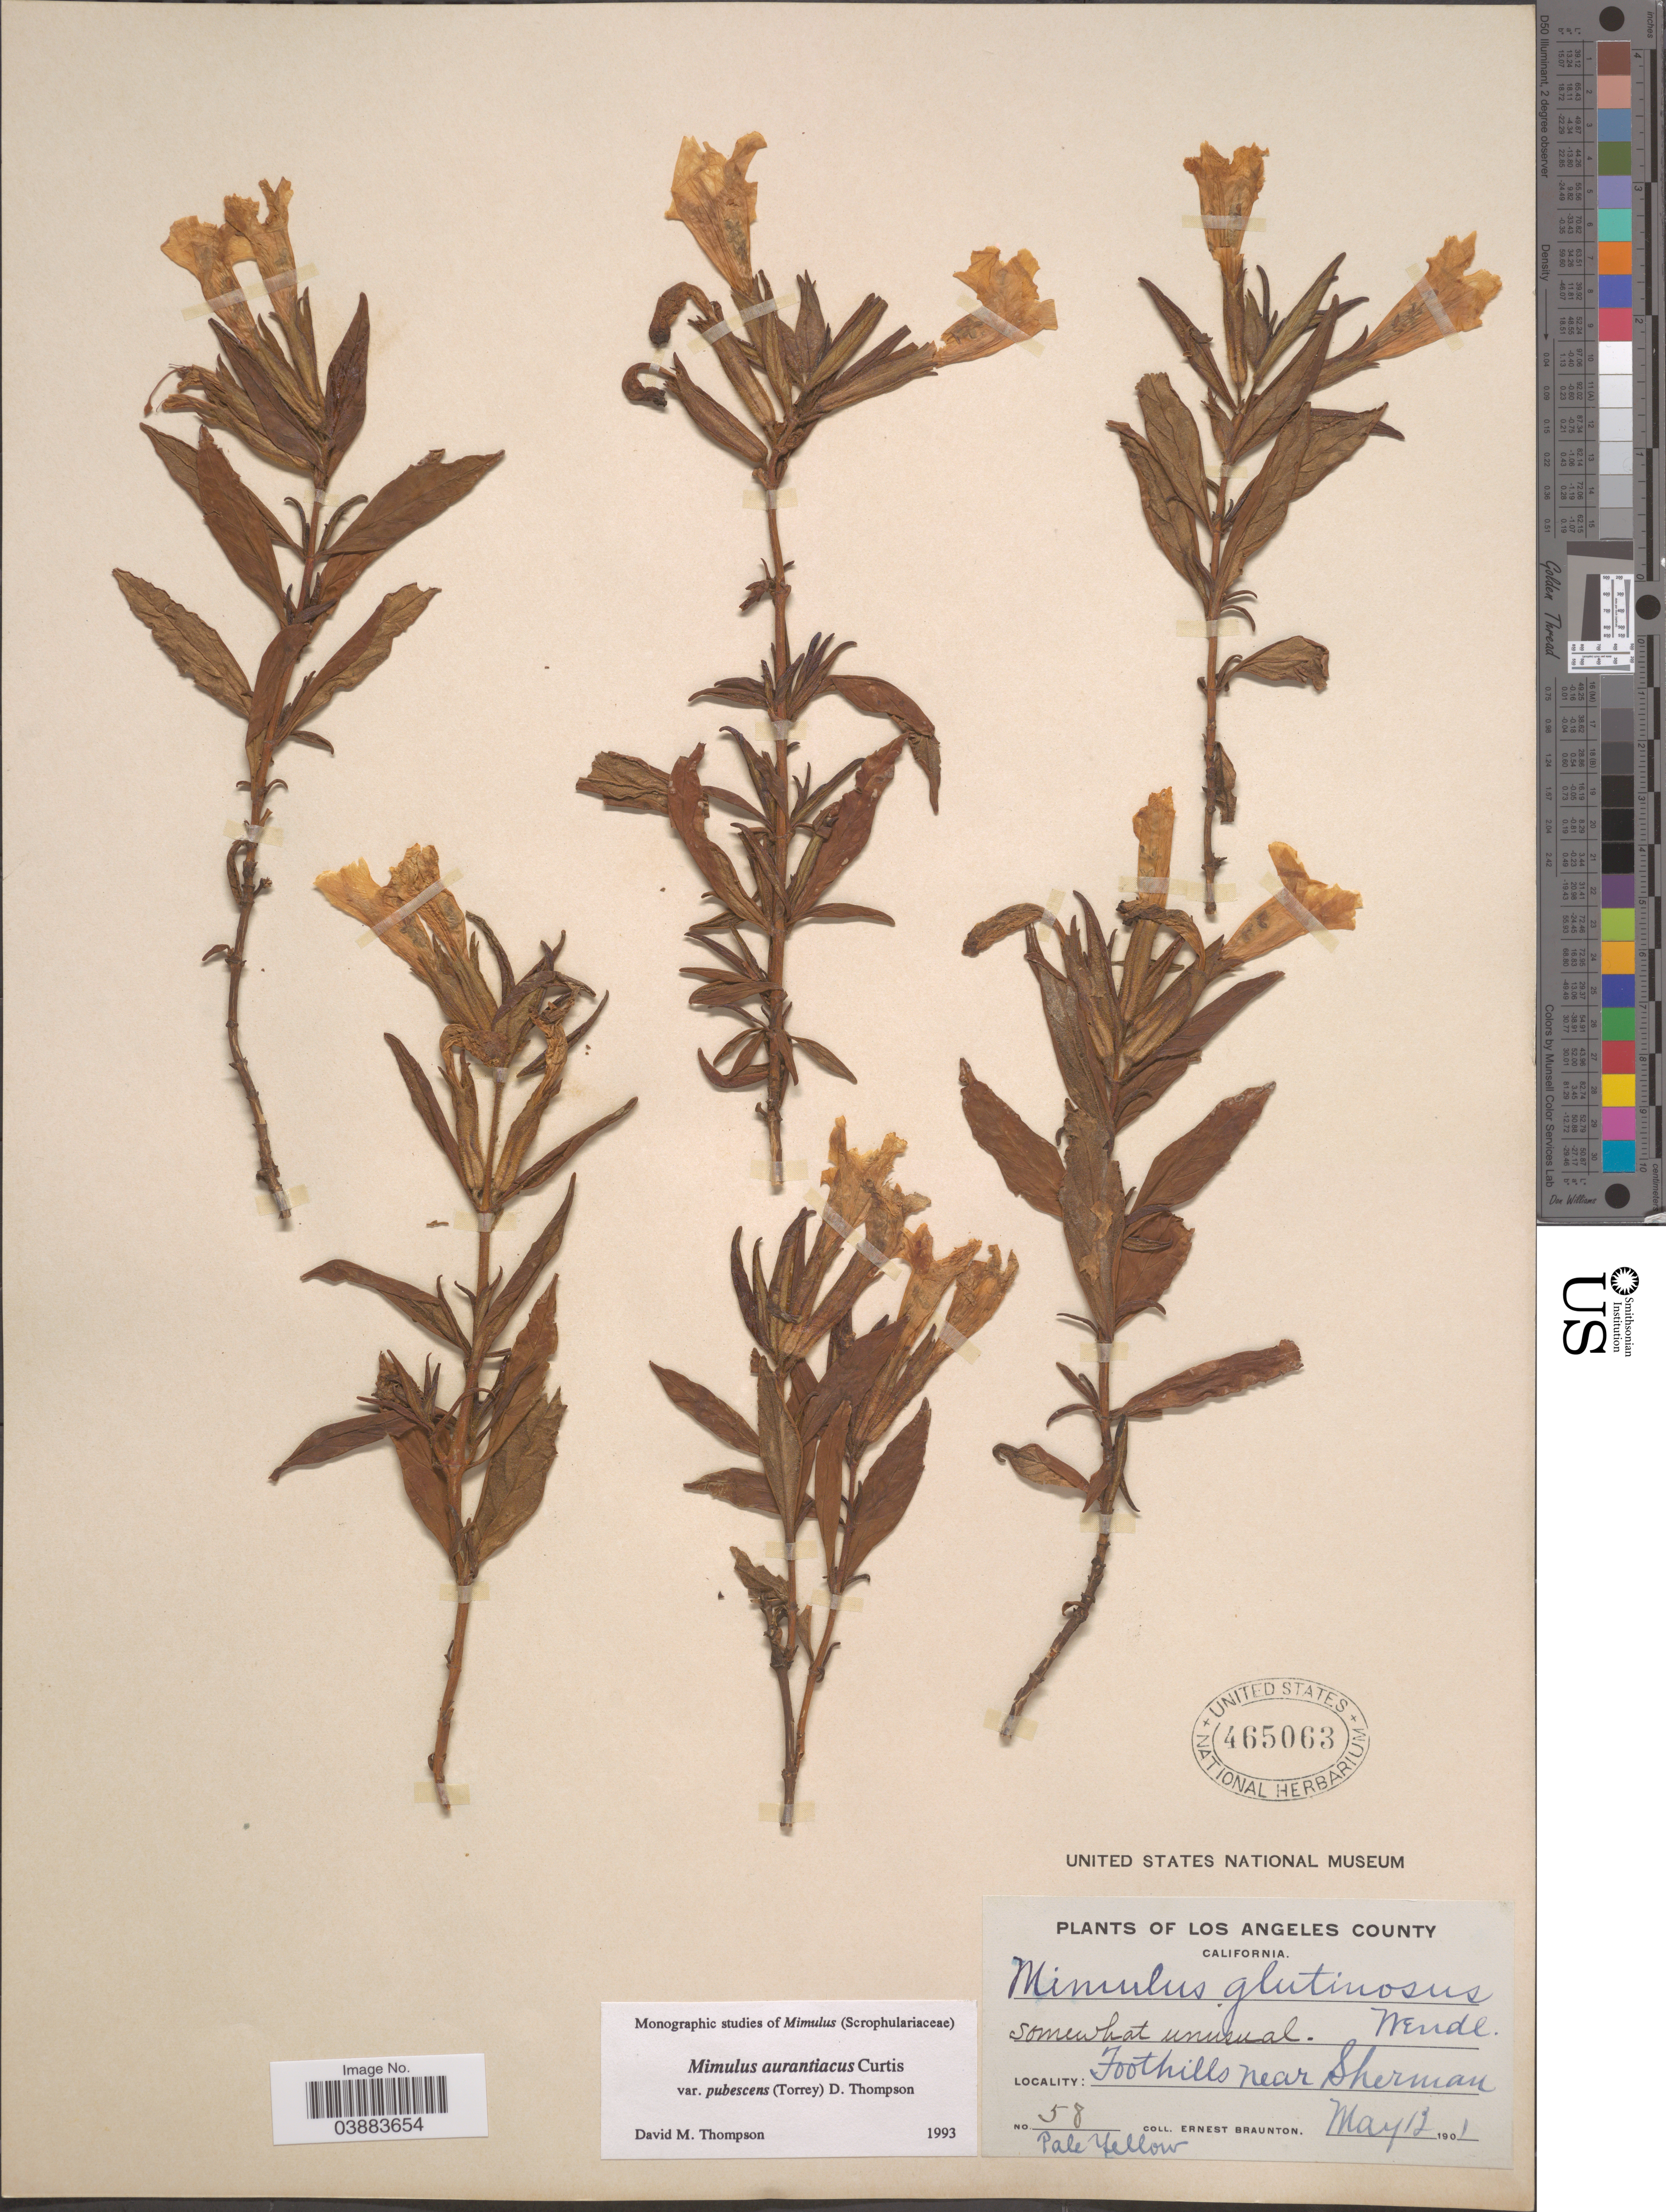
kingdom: Plantae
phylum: Tracheophyta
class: Magnoliopsida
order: Lamiales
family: Phrymaceae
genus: Diplacus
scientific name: Diplacus aurantiacus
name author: (Curtis) Jeps.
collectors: E. Braunton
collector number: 58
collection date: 1901-05-13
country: United States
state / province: California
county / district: Los Angeles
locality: Los Angeles County. Foothills near Sherman.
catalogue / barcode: US 465063